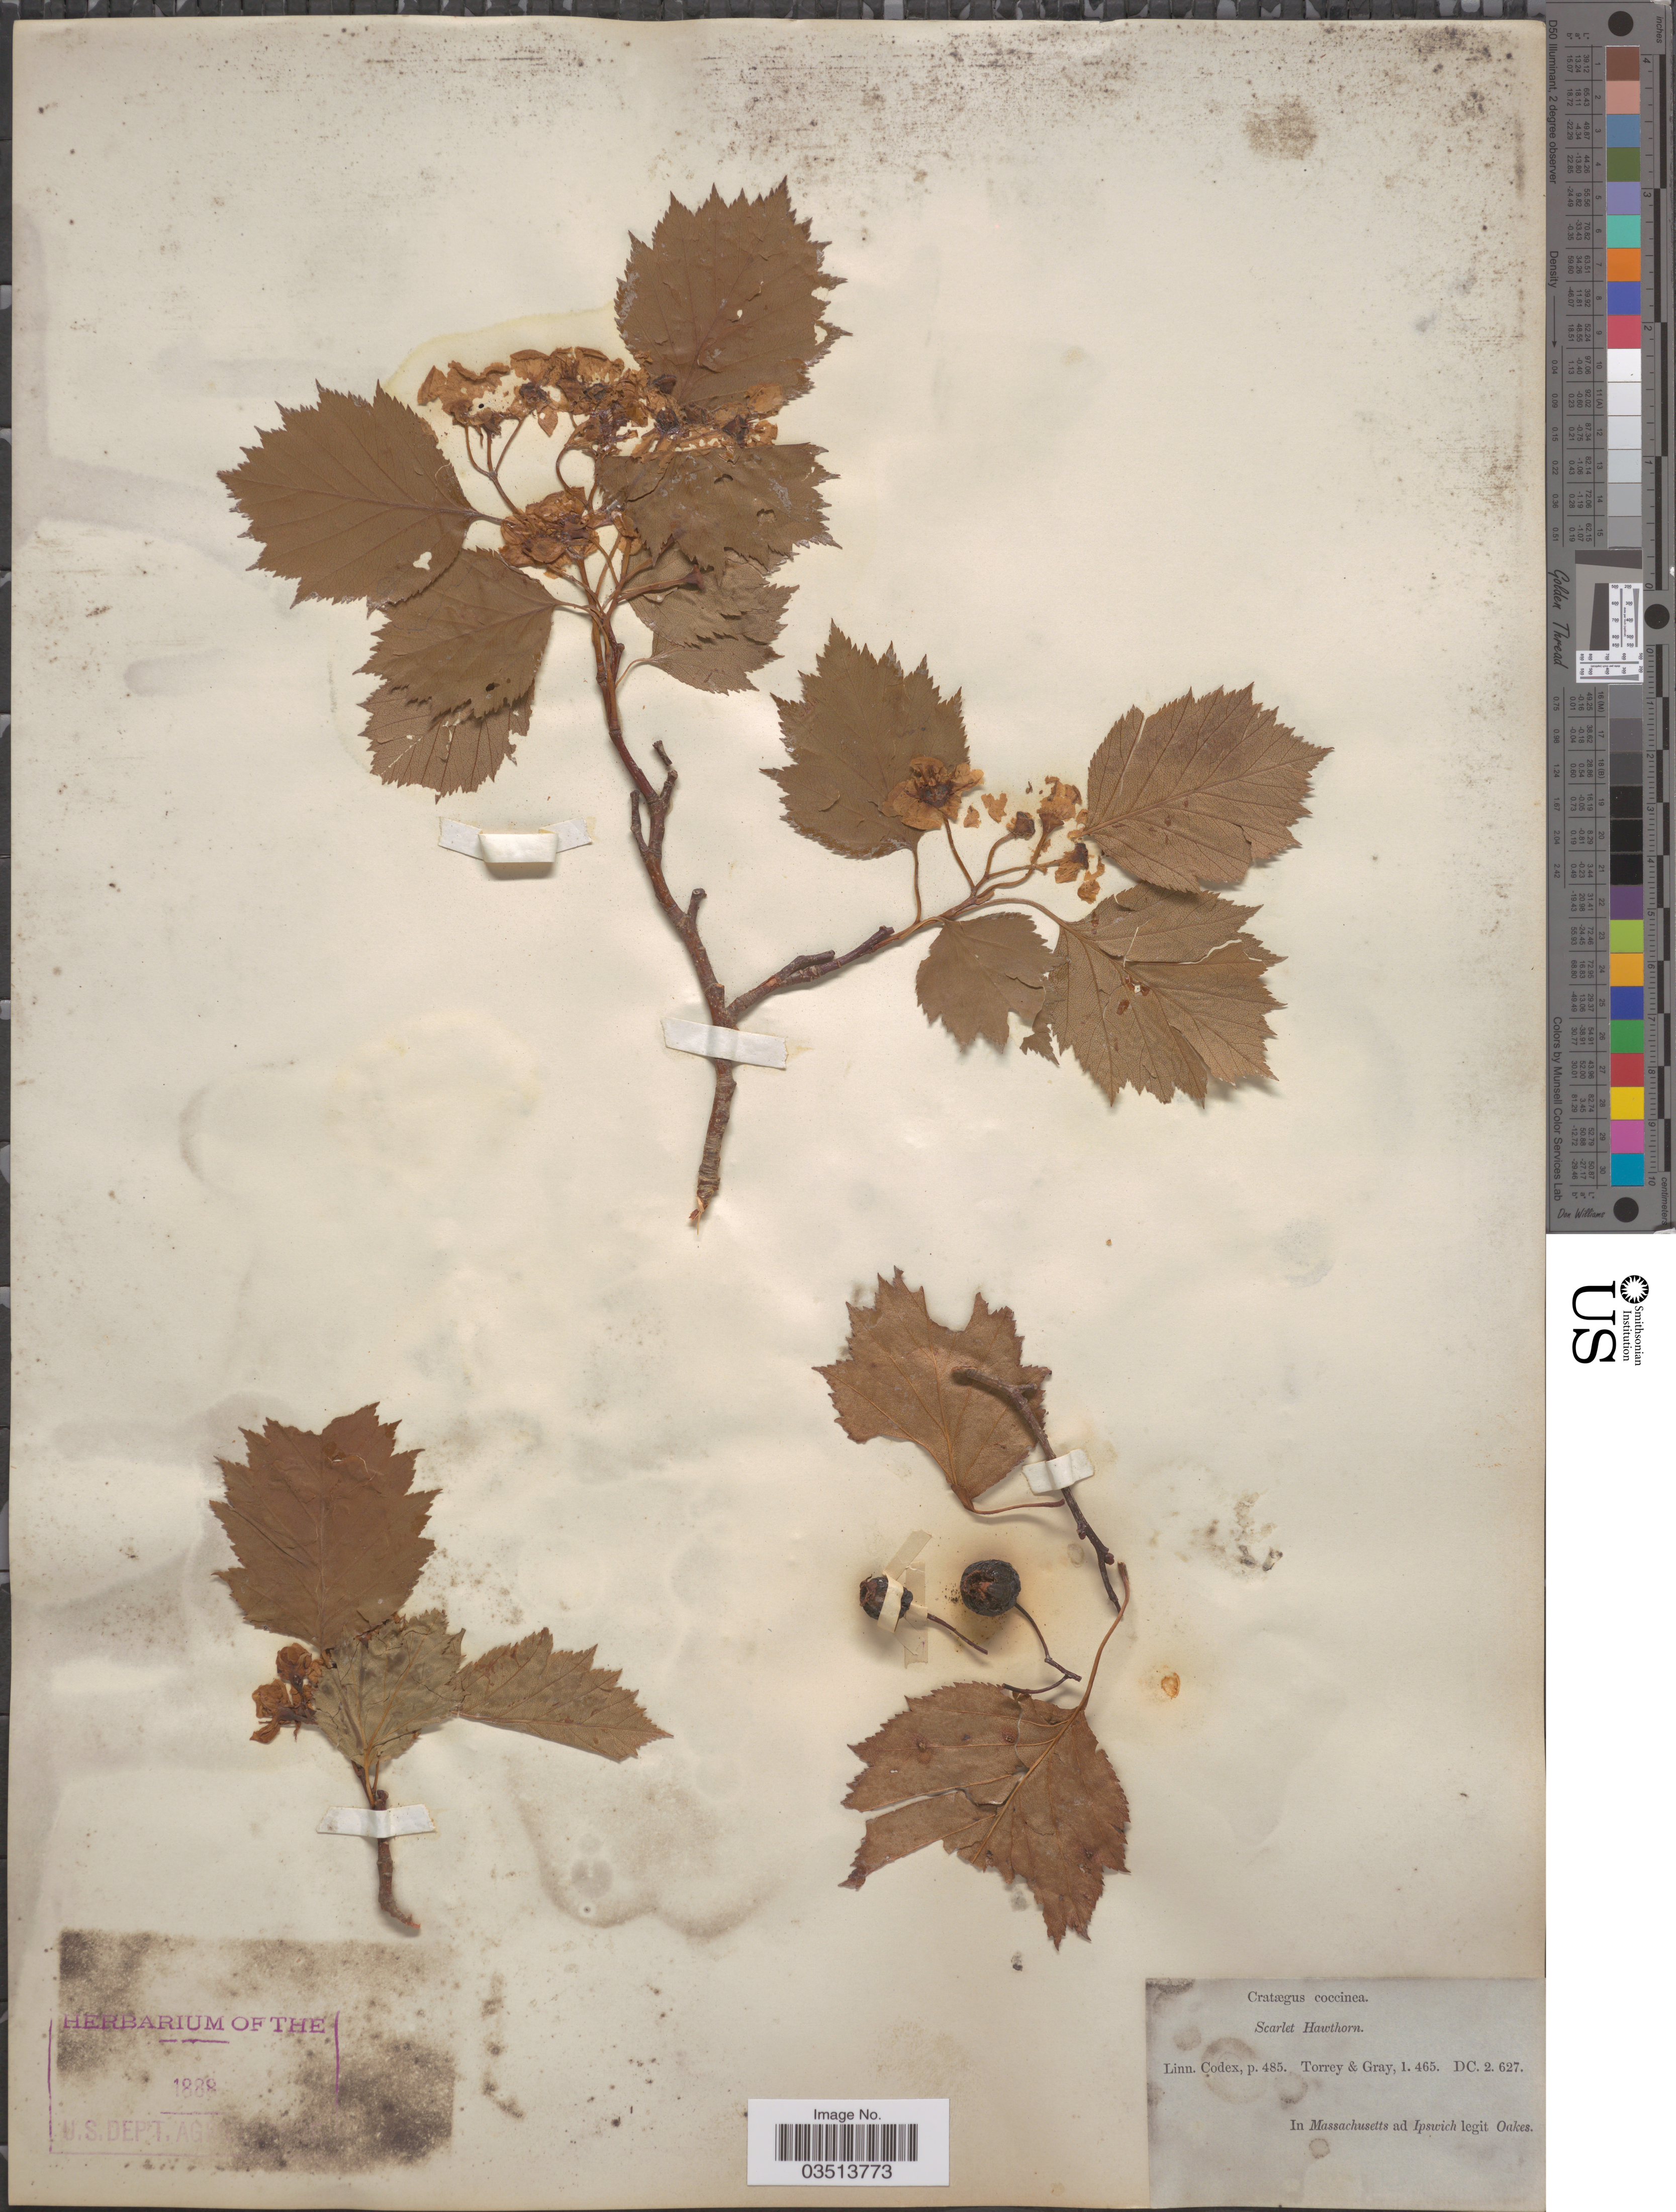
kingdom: Plantae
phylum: Tracheophyta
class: Magnoliopsida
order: Rosales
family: Rosaceae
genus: Crataegus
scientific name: Crataegus coccinea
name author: Ashe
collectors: -. Oakes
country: United States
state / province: Massachusetts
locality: In Massachusetts ad Ipswich.